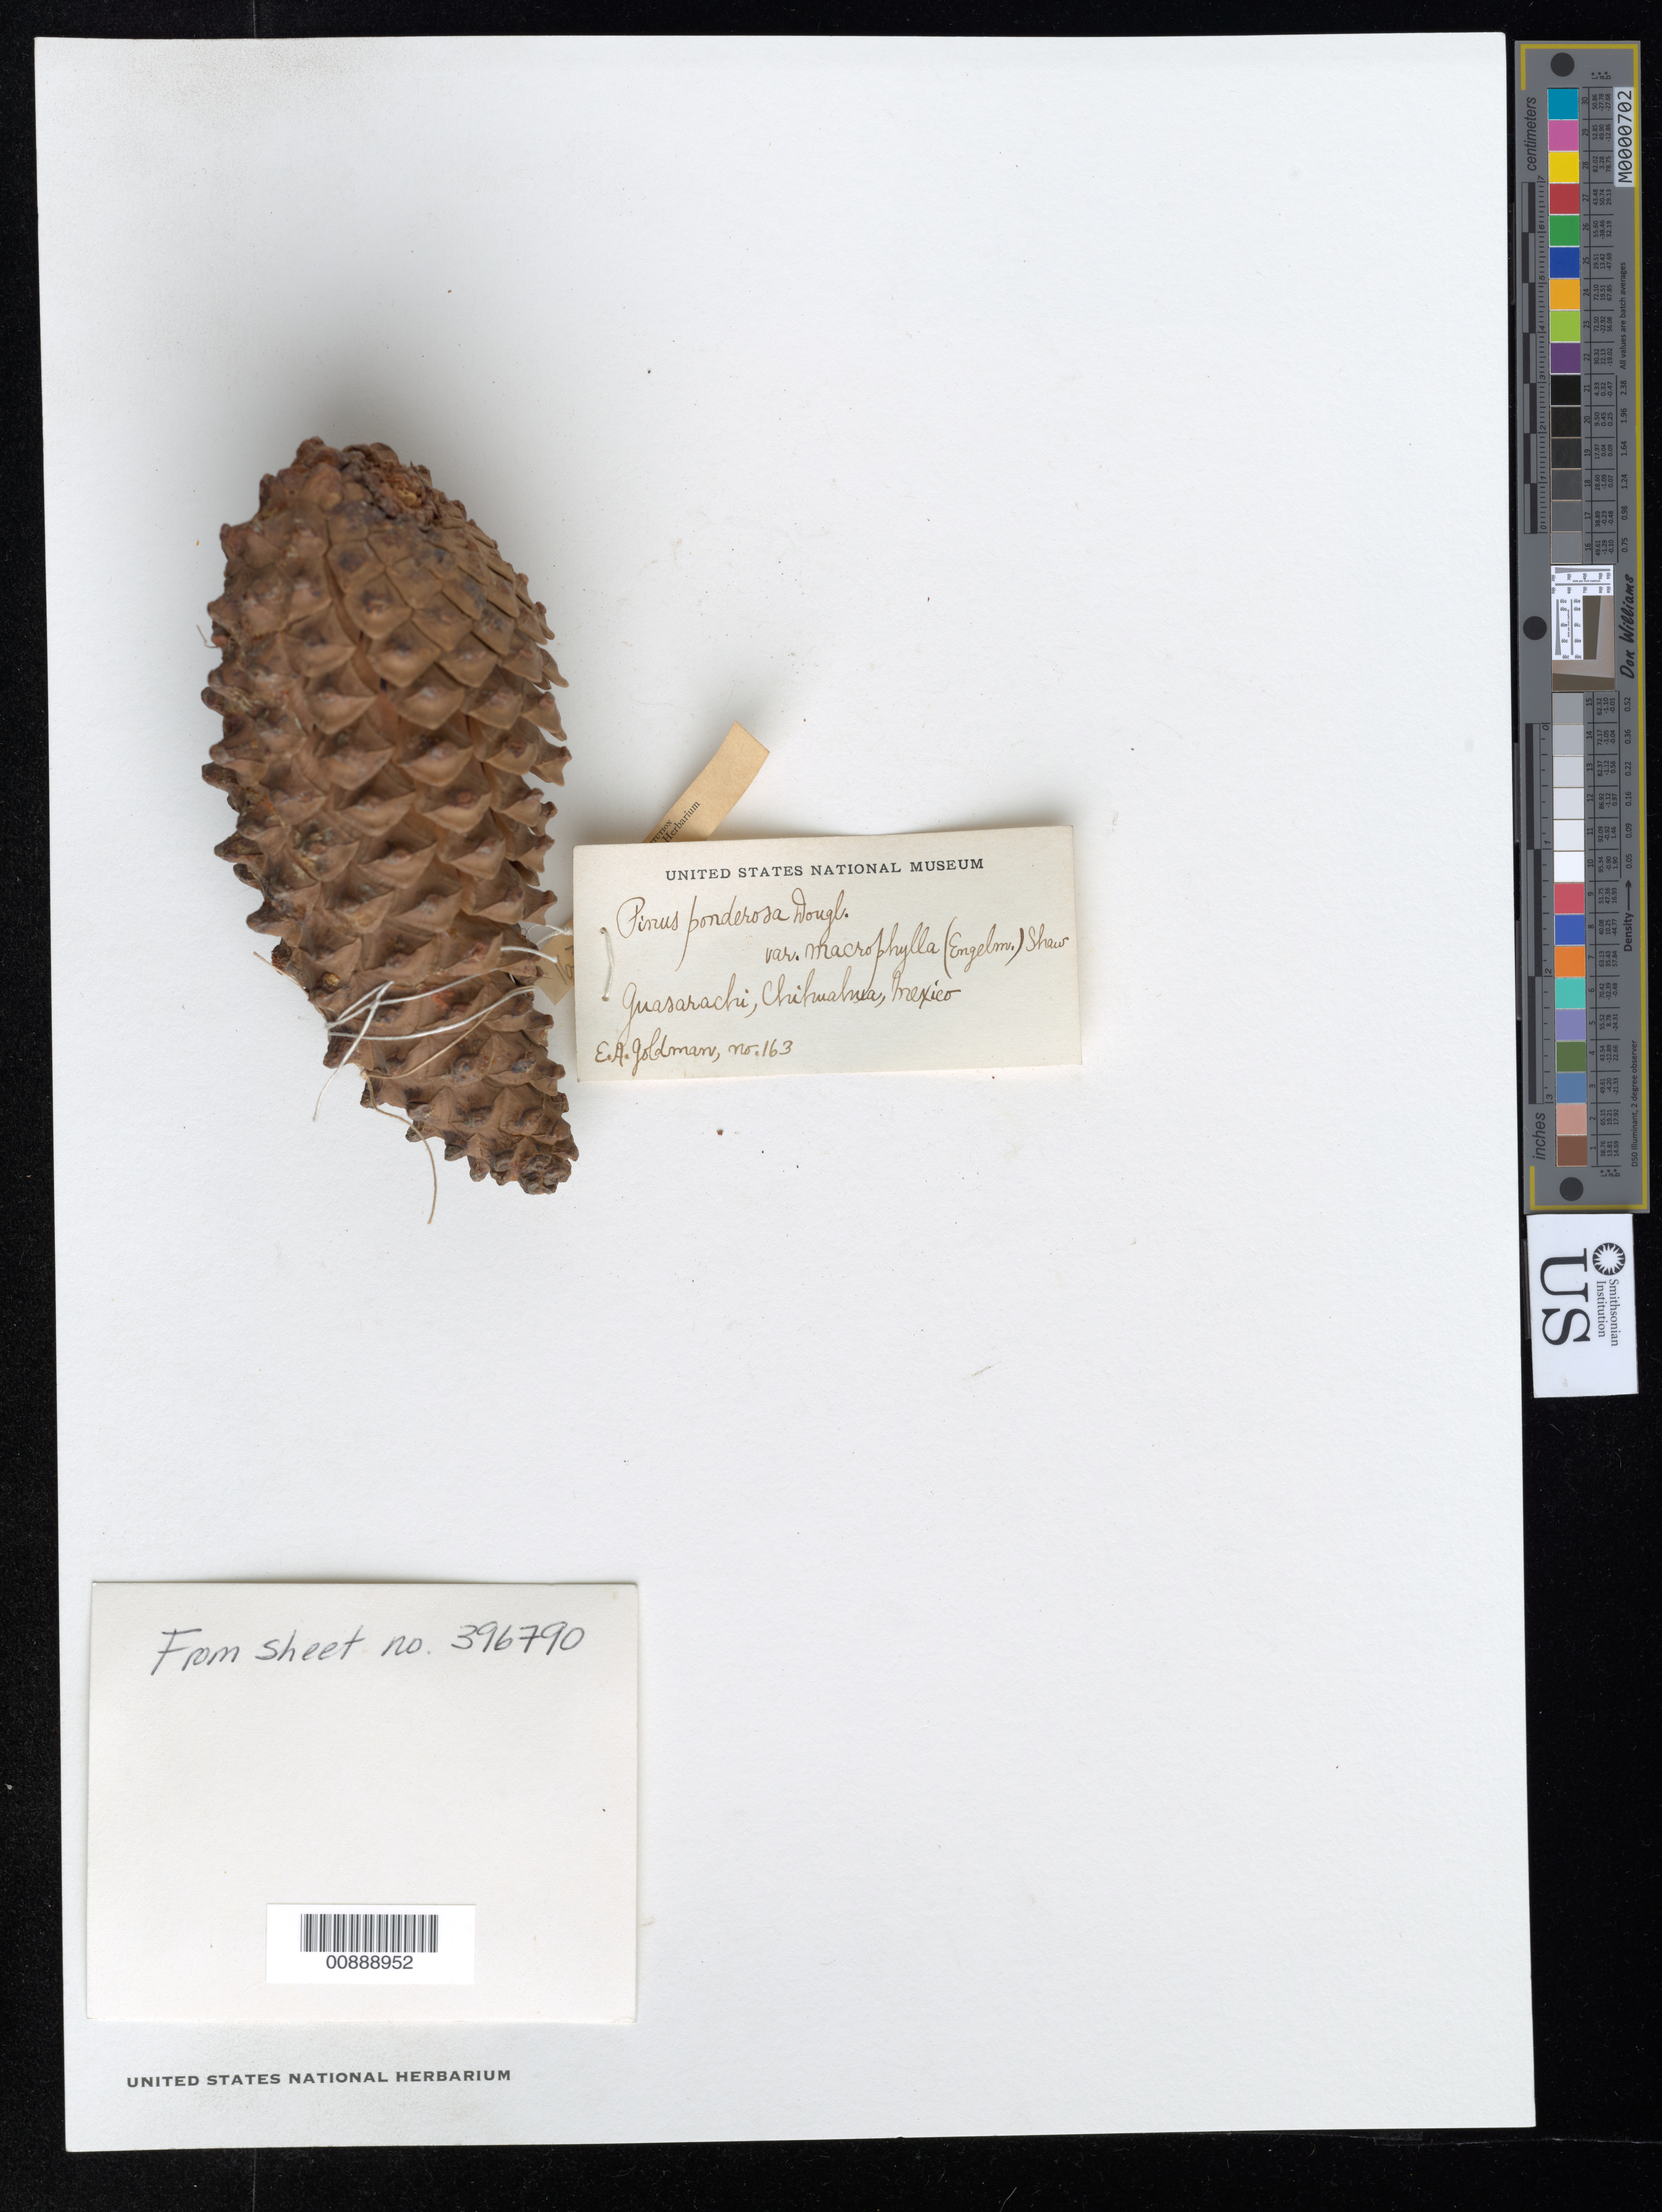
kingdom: Plantae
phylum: Tracheophyta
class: Pinopsida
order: Pinales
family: Pinaceae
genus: Pinus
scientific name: Pinus engelmannii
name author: Carrière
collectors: E. A. Goldman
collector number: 163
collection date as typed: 26 Sep 1898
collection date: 1898-09-26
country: Mexico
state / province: Chihuahua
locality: Sierra Madre near Guasarachi on road from Parral to Batopilas, Chihuahua.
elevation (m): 1981